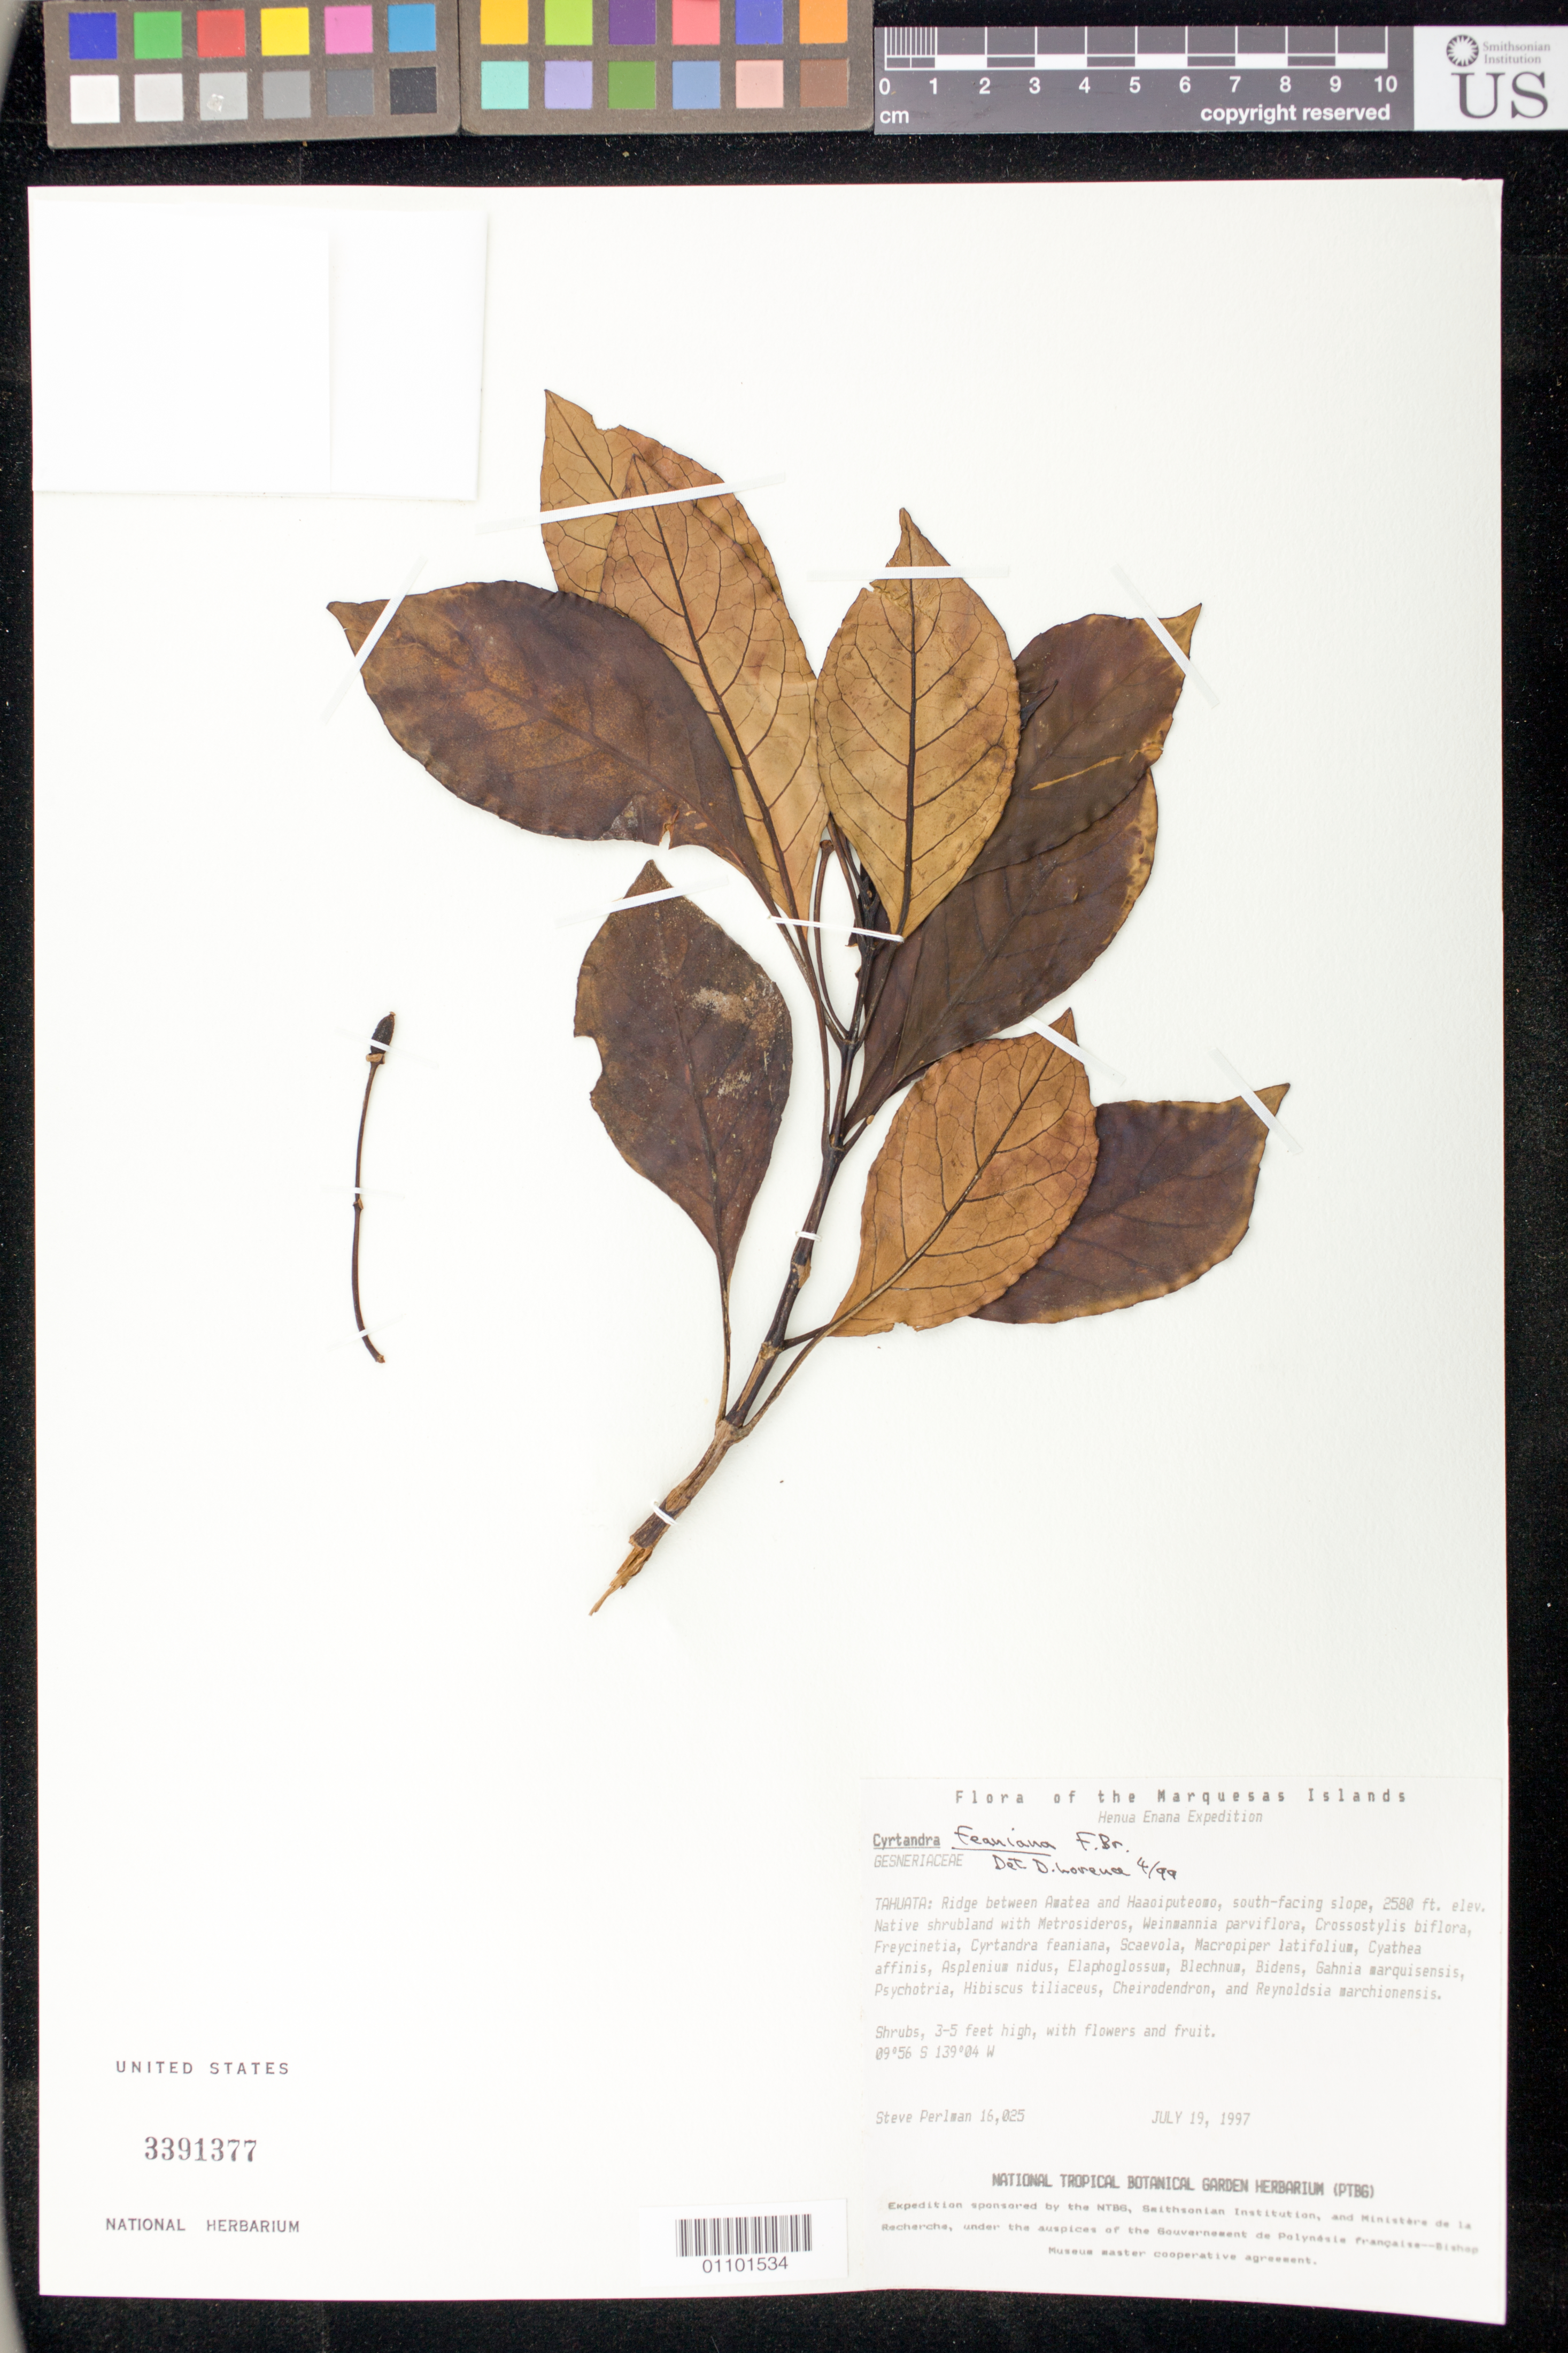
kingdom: Plantae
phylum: Tracheophyta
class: Magnoliopsida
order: Lamiales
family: Gesneriaceae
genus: Cyrtandra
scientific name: Cyrtandra feaniana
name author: F. Br.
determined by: Wagner, W. L., (BOT), Smithsonian Institution - National Museum of Natural History (UNITED STATES)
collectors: S. P. Perlman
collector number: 16025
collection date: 1997-07-19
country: French Polynesia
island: Tahuata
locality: Ridge between Amatea and Haaoiputeomo, S facing slope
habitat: Native shrubland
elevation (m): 786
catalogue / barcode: US 3391377